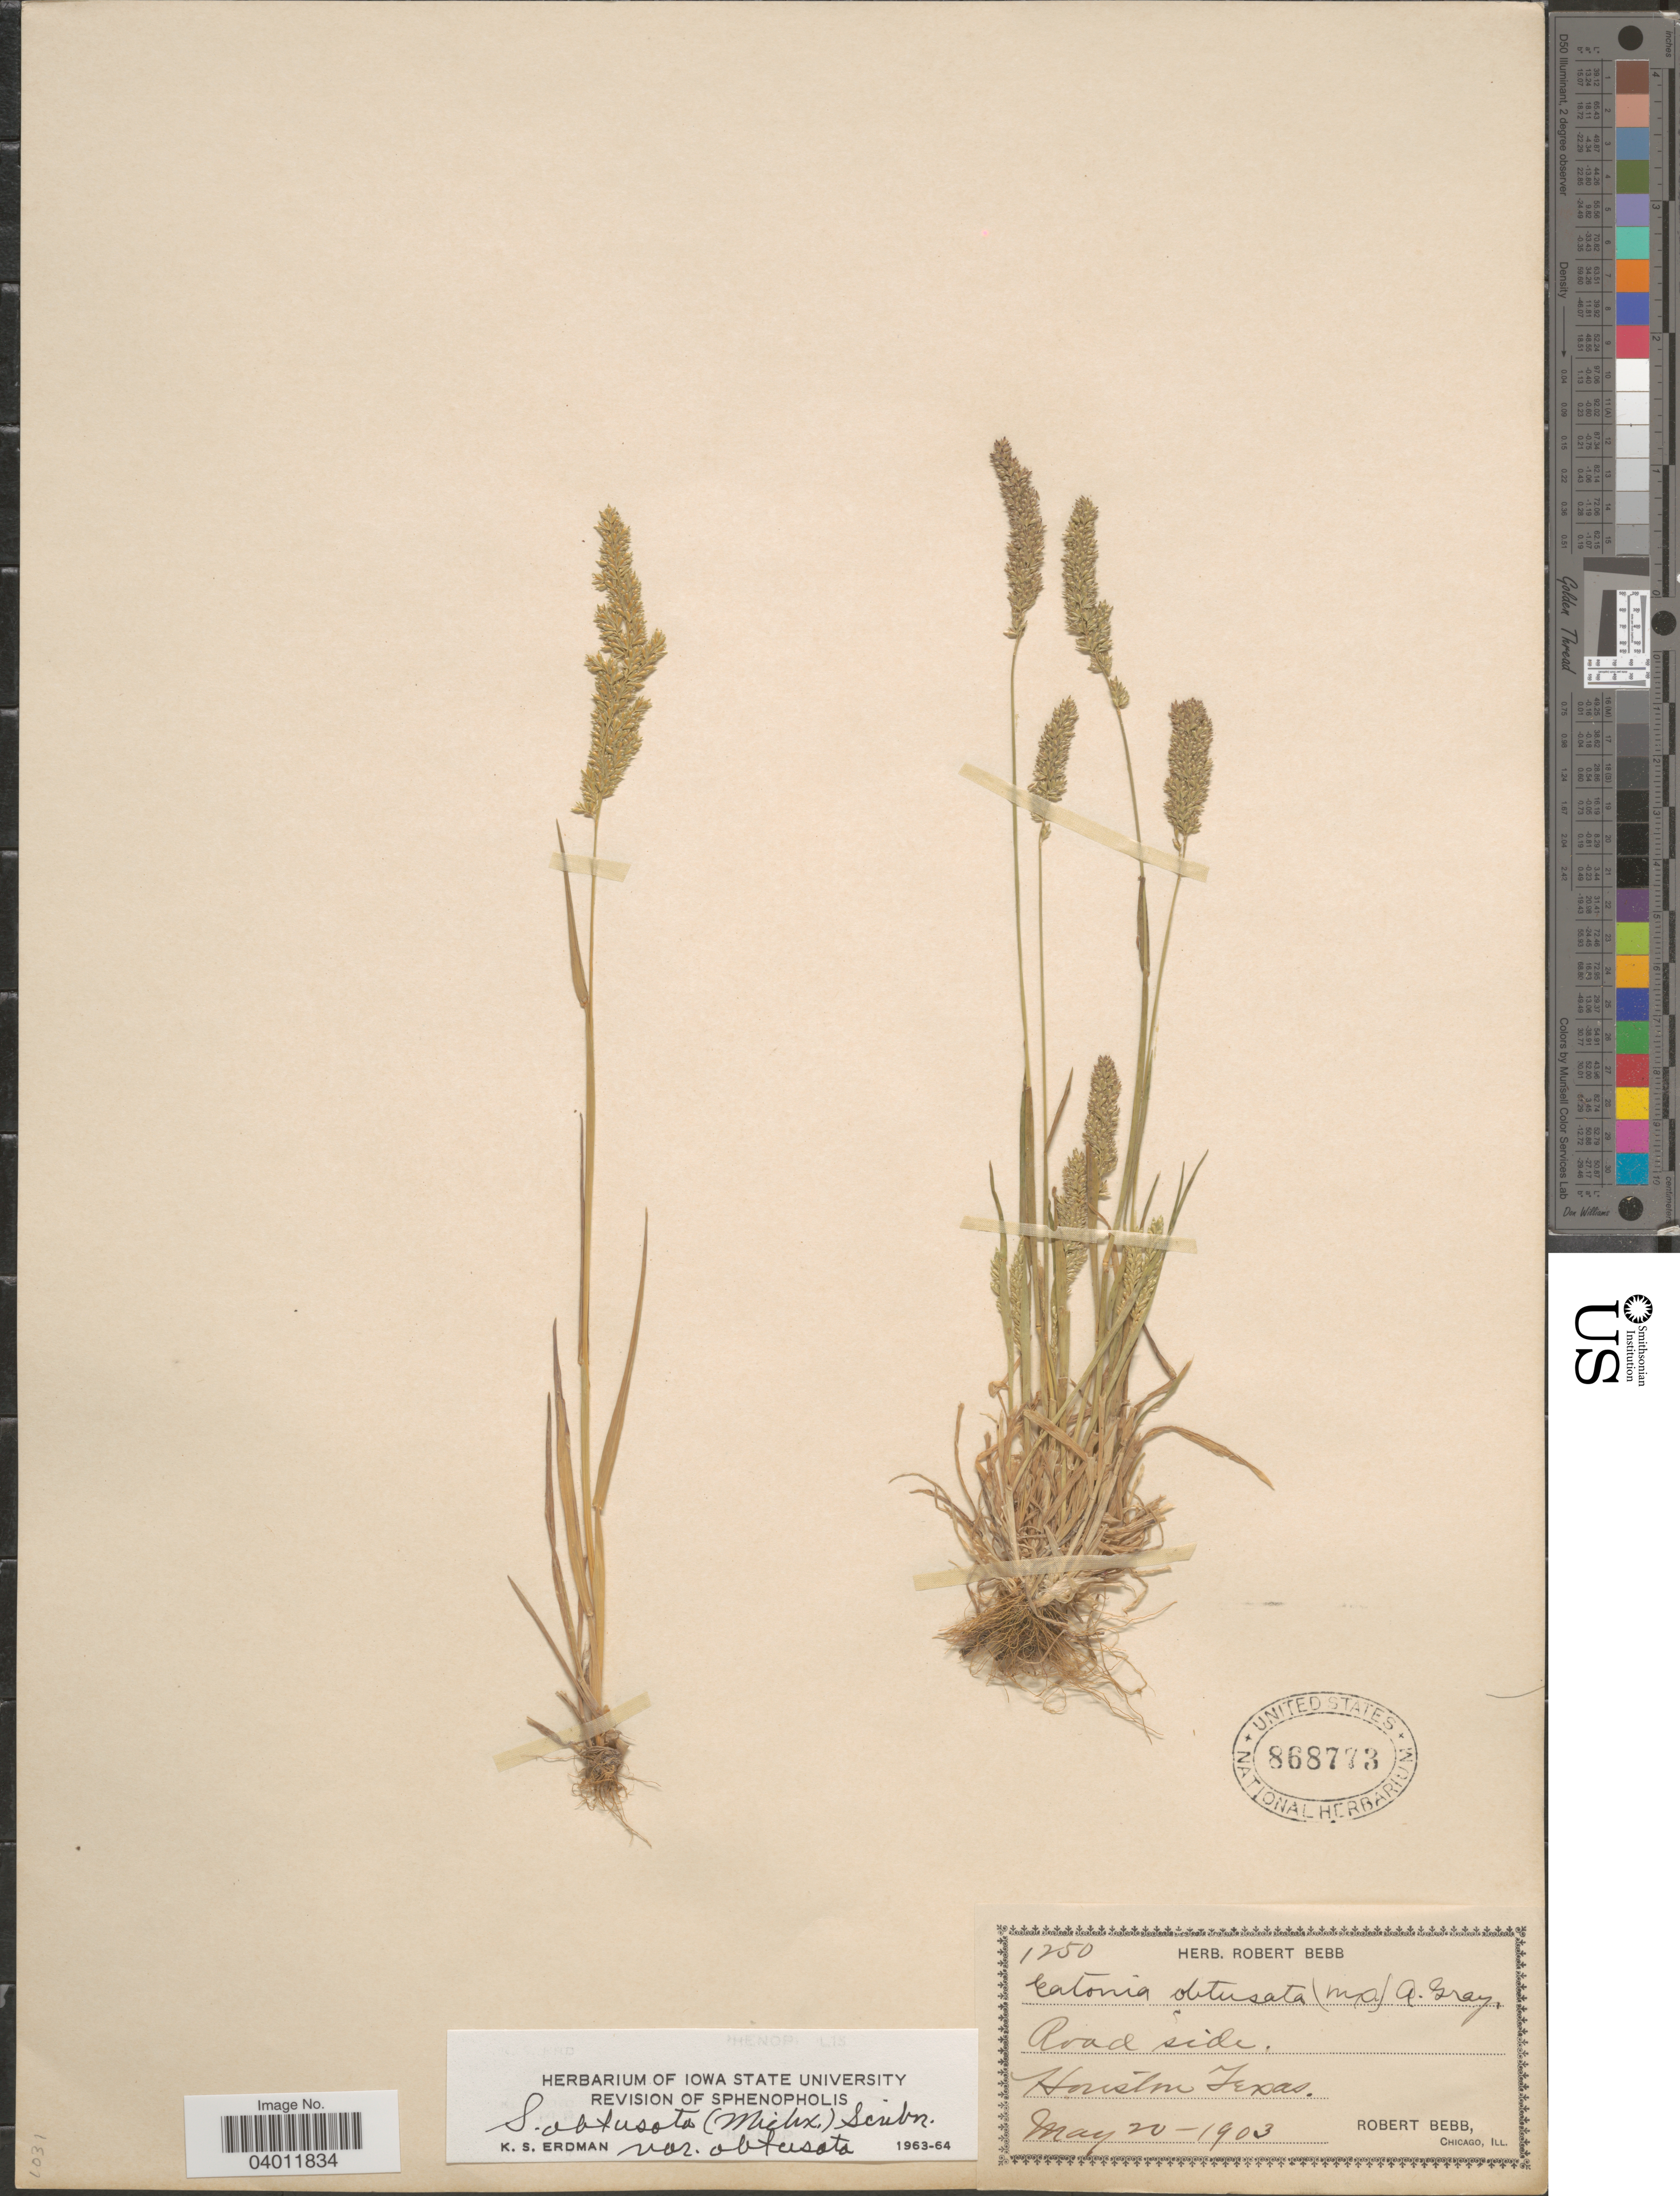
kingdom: Plantae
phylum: Tracheophyta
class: Liliopsida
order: Poales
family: Poaceae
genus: Sphenopholis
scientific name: Sphenopholis obtusata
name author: (Michx.) Scribn.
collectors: R. Bebb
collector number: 1250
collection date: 1903-05-20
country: United States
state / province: Texas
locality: Road side, Houston.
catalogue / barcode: US 868773